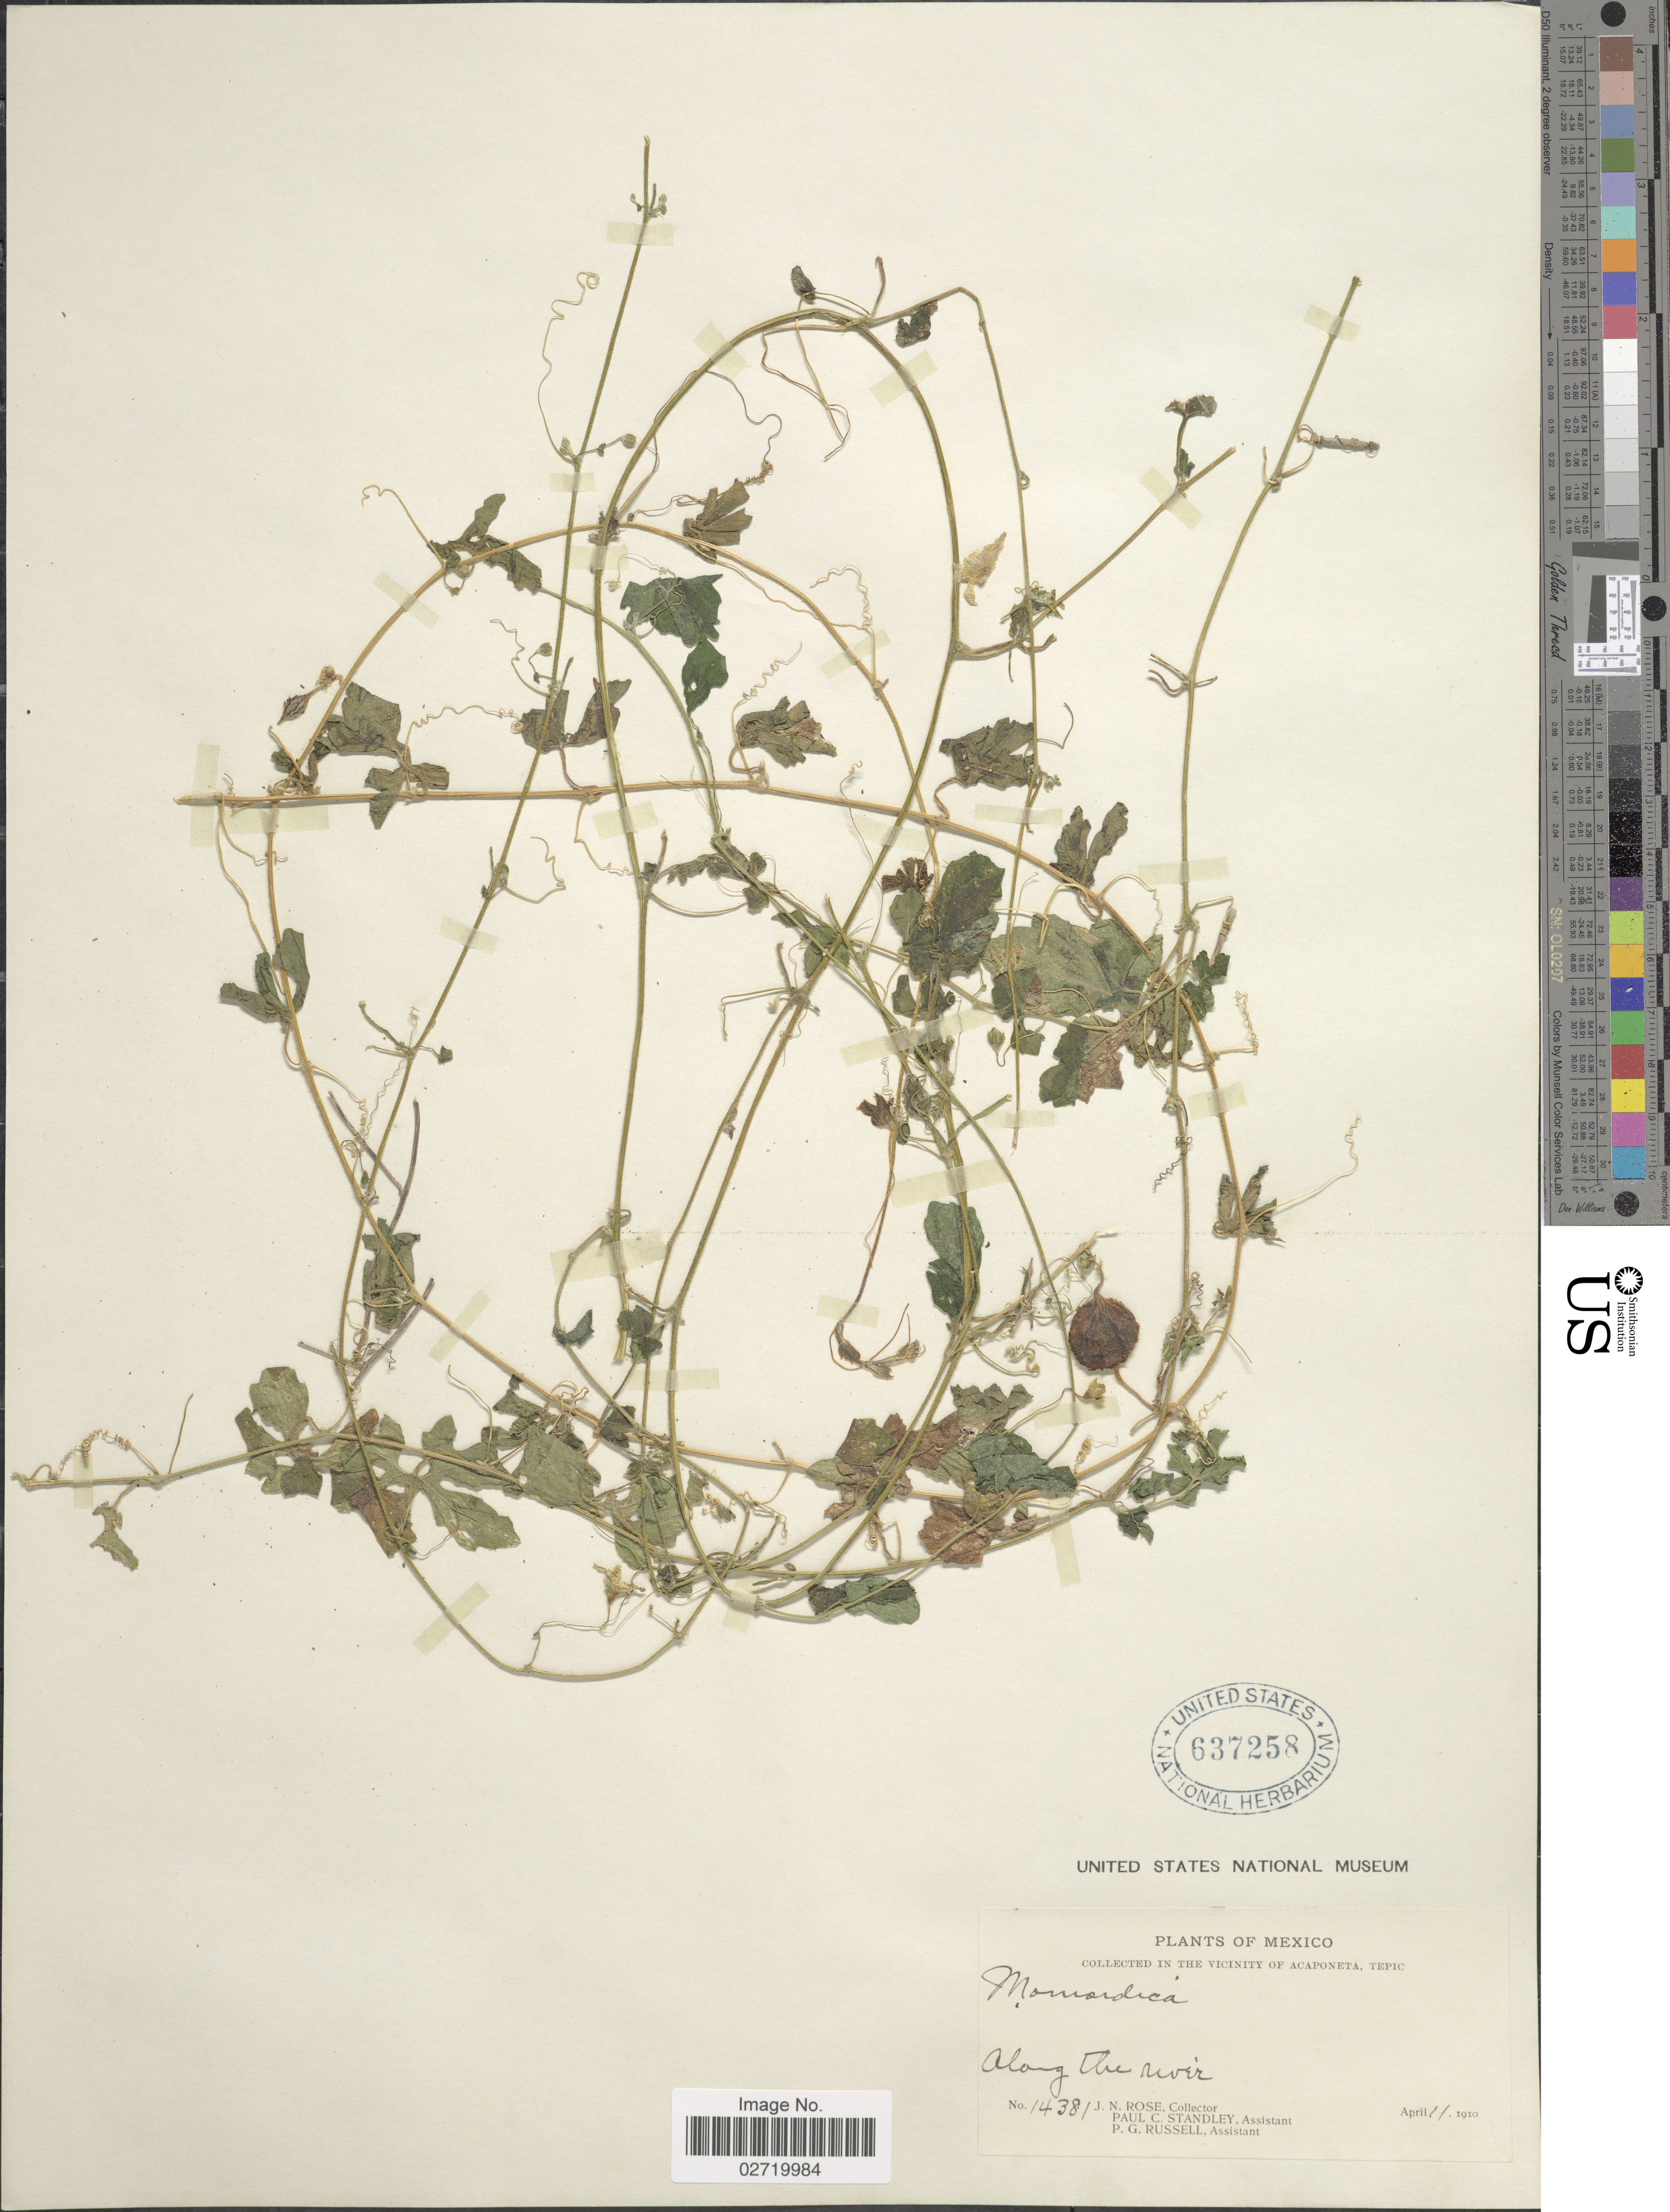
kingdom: Plantae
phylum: Tracheophyta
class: Magnoliopsida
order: Cucurbitales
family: Cucurbitaceae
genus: Momordica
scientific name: Momordica charantia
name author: L.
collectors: J. N. Rose, P. C. Standley & P. G. Russell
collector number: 14381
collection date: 1910-04-11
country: Mexico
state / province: Nayarit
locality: In the vicinity of Acaponeta, Tepic. Along the river.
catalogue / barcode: US 637258